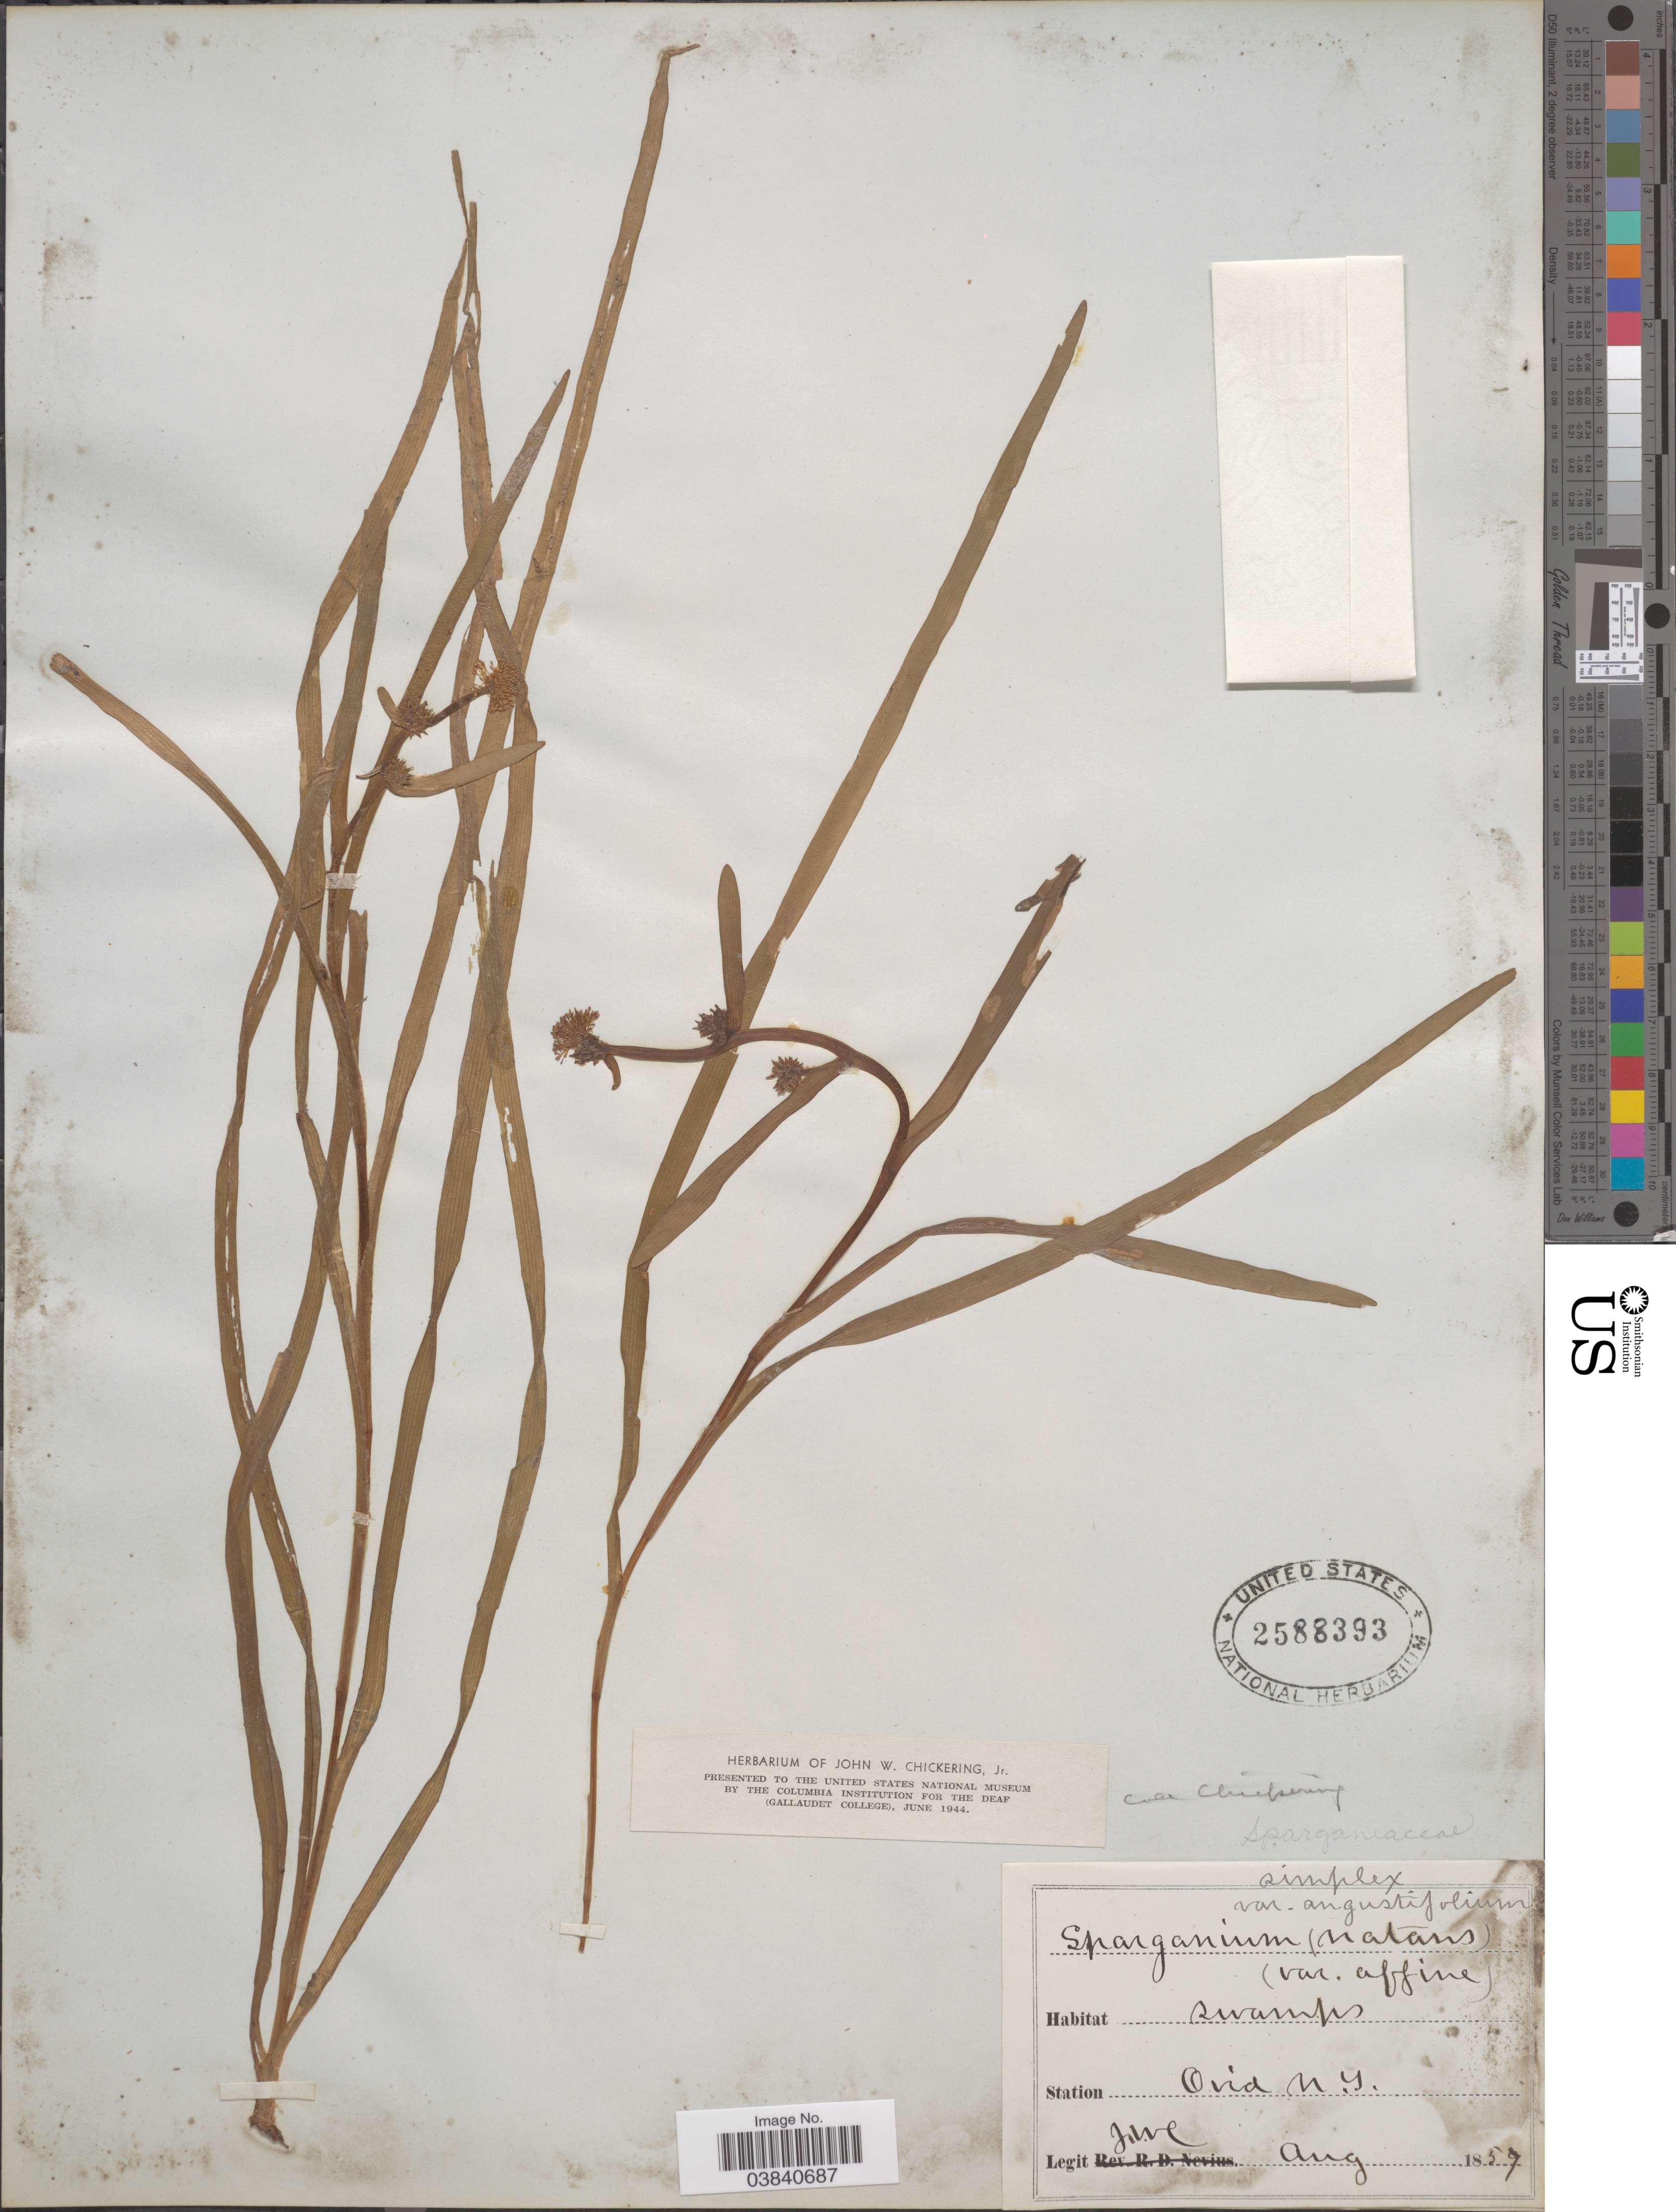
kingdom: Plantae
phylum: Tracheophyta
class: Liliopsida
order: Poales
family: Typhaceae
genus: Sparganium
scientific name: Sparganium simplex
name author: Huds.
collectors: J. W. Chickering Jr.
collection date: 1857-08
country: United States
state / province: New York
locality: Station Ovid.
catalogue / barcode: US 2588393